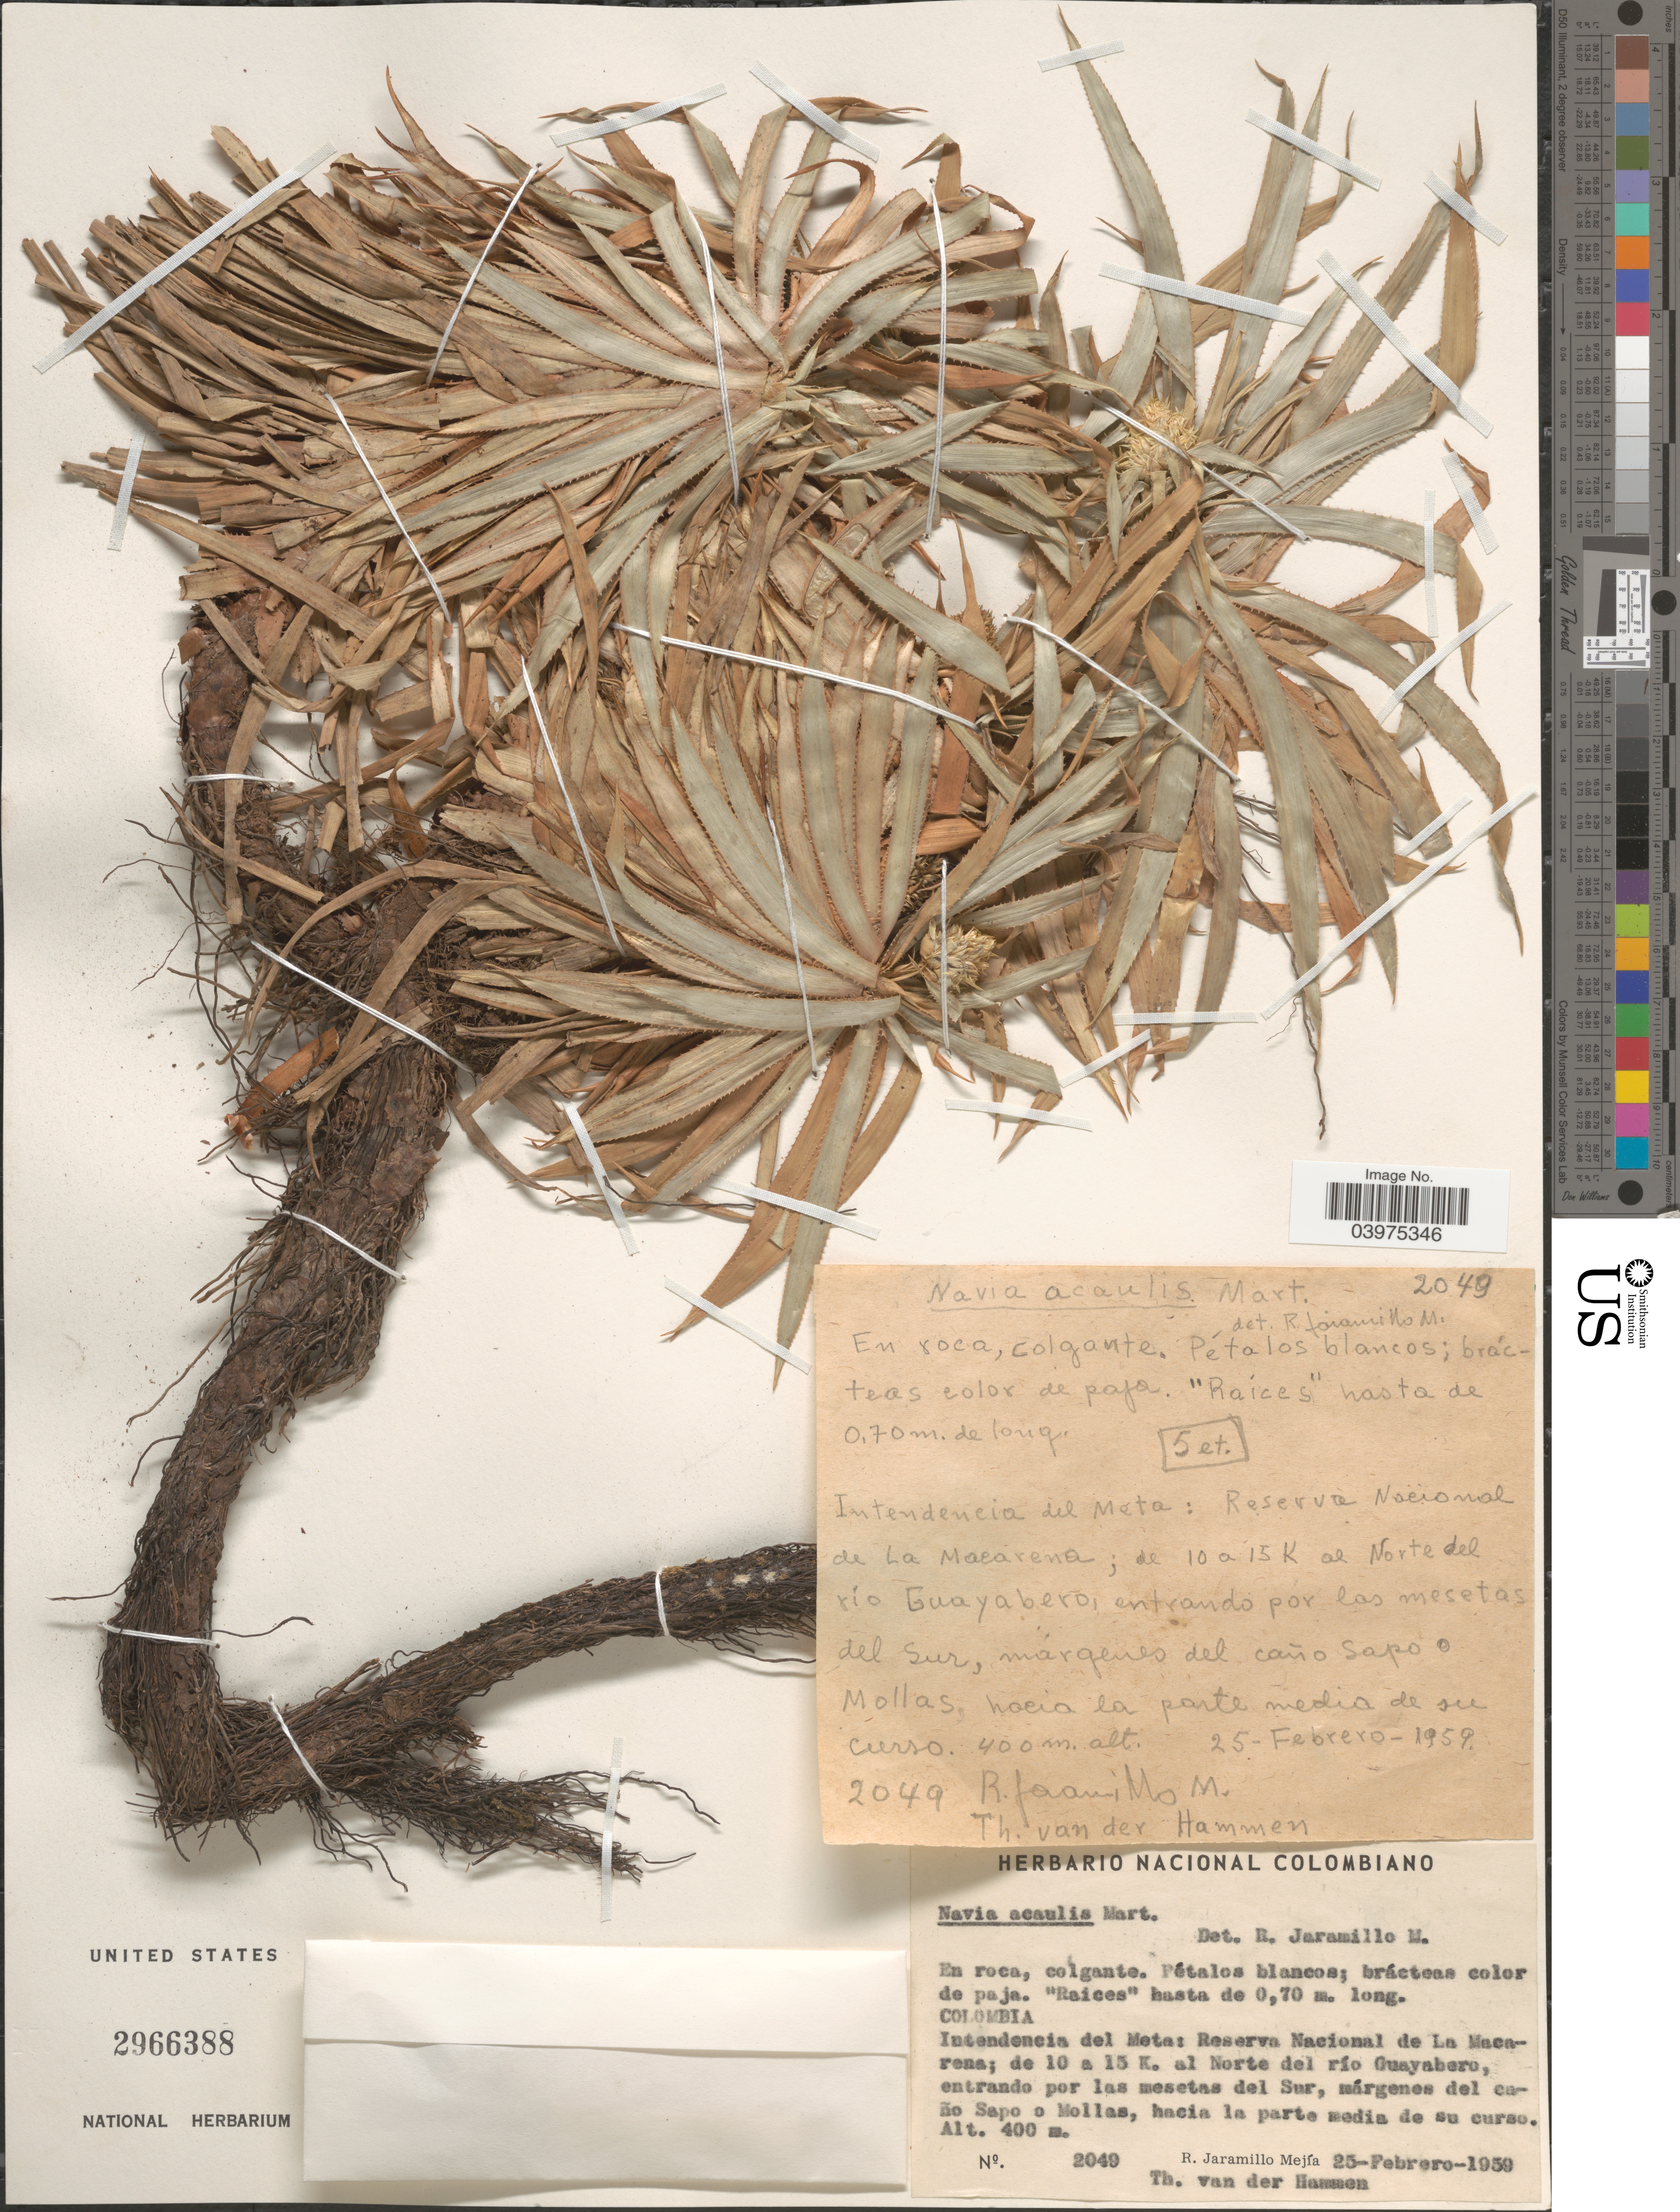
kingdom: Plantae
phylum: Tracheophyta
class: Liliopsida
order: Poales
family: Bromeliaceae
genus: Navia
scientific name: Navia acaulis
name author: Mart. ex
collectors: R. Jaramillo M. & T. Hammen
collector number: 2049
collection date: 1959-02-25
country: Colombia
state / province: Meta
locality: Intendencia del Meta: Reserva Nacional de La Macarena; de 10 a 15 K. al Norte del río Guayabaro, entrado por las mesetas del Sur, márgenes del caño Sapo o Mollas, hacia la parte media de su curse.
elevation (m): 400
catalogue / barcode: US 2966388